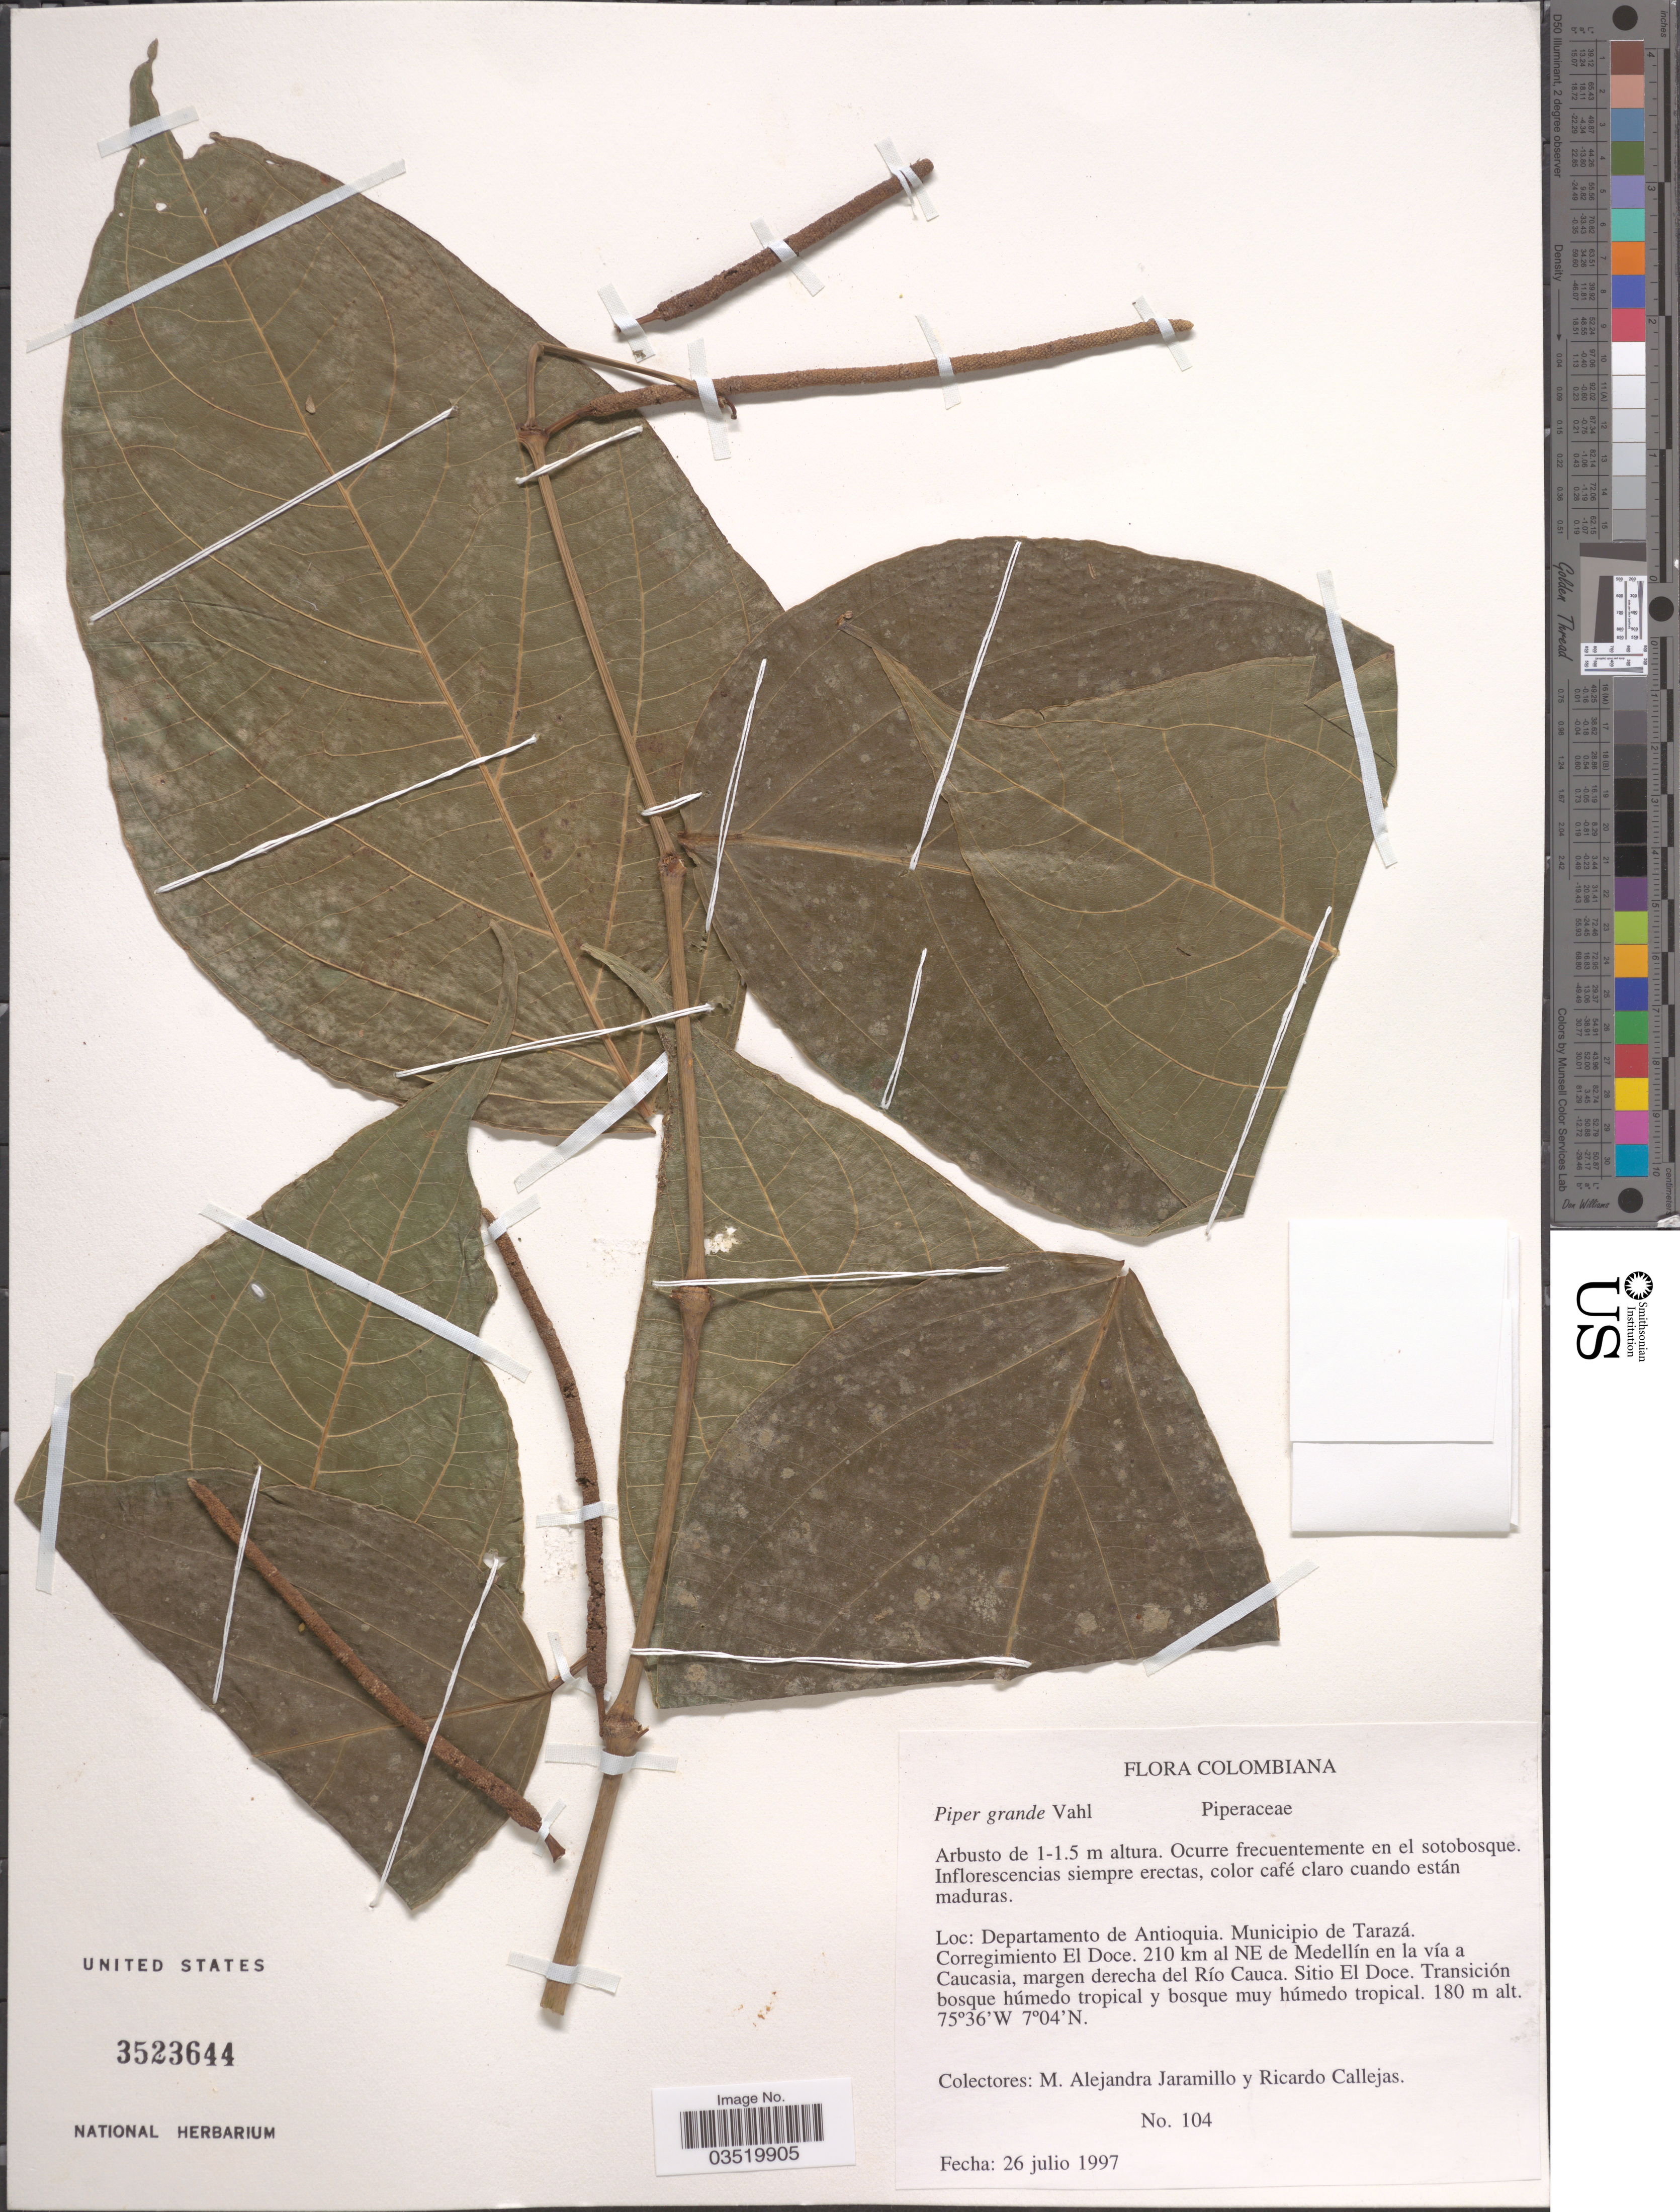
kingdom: Plantae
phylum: Tracheophyta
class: Magnoliopsida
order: Piperales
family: Piperaceae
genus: Piper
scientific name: Piper grande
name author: Vahl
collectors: M. A. Jaramillo & R. Callejas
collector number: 104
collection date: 1997-07-26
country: Colombia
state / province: Antioquia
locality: Departamento de Antioquia. Municipio de Tarazá. Corregimiento El Doce. 210 km al NE de Medellín en la vía a Caucasia, margen derecha del Río Cauca. Sitio El Doce.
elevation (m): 180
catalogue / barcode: US 3523644